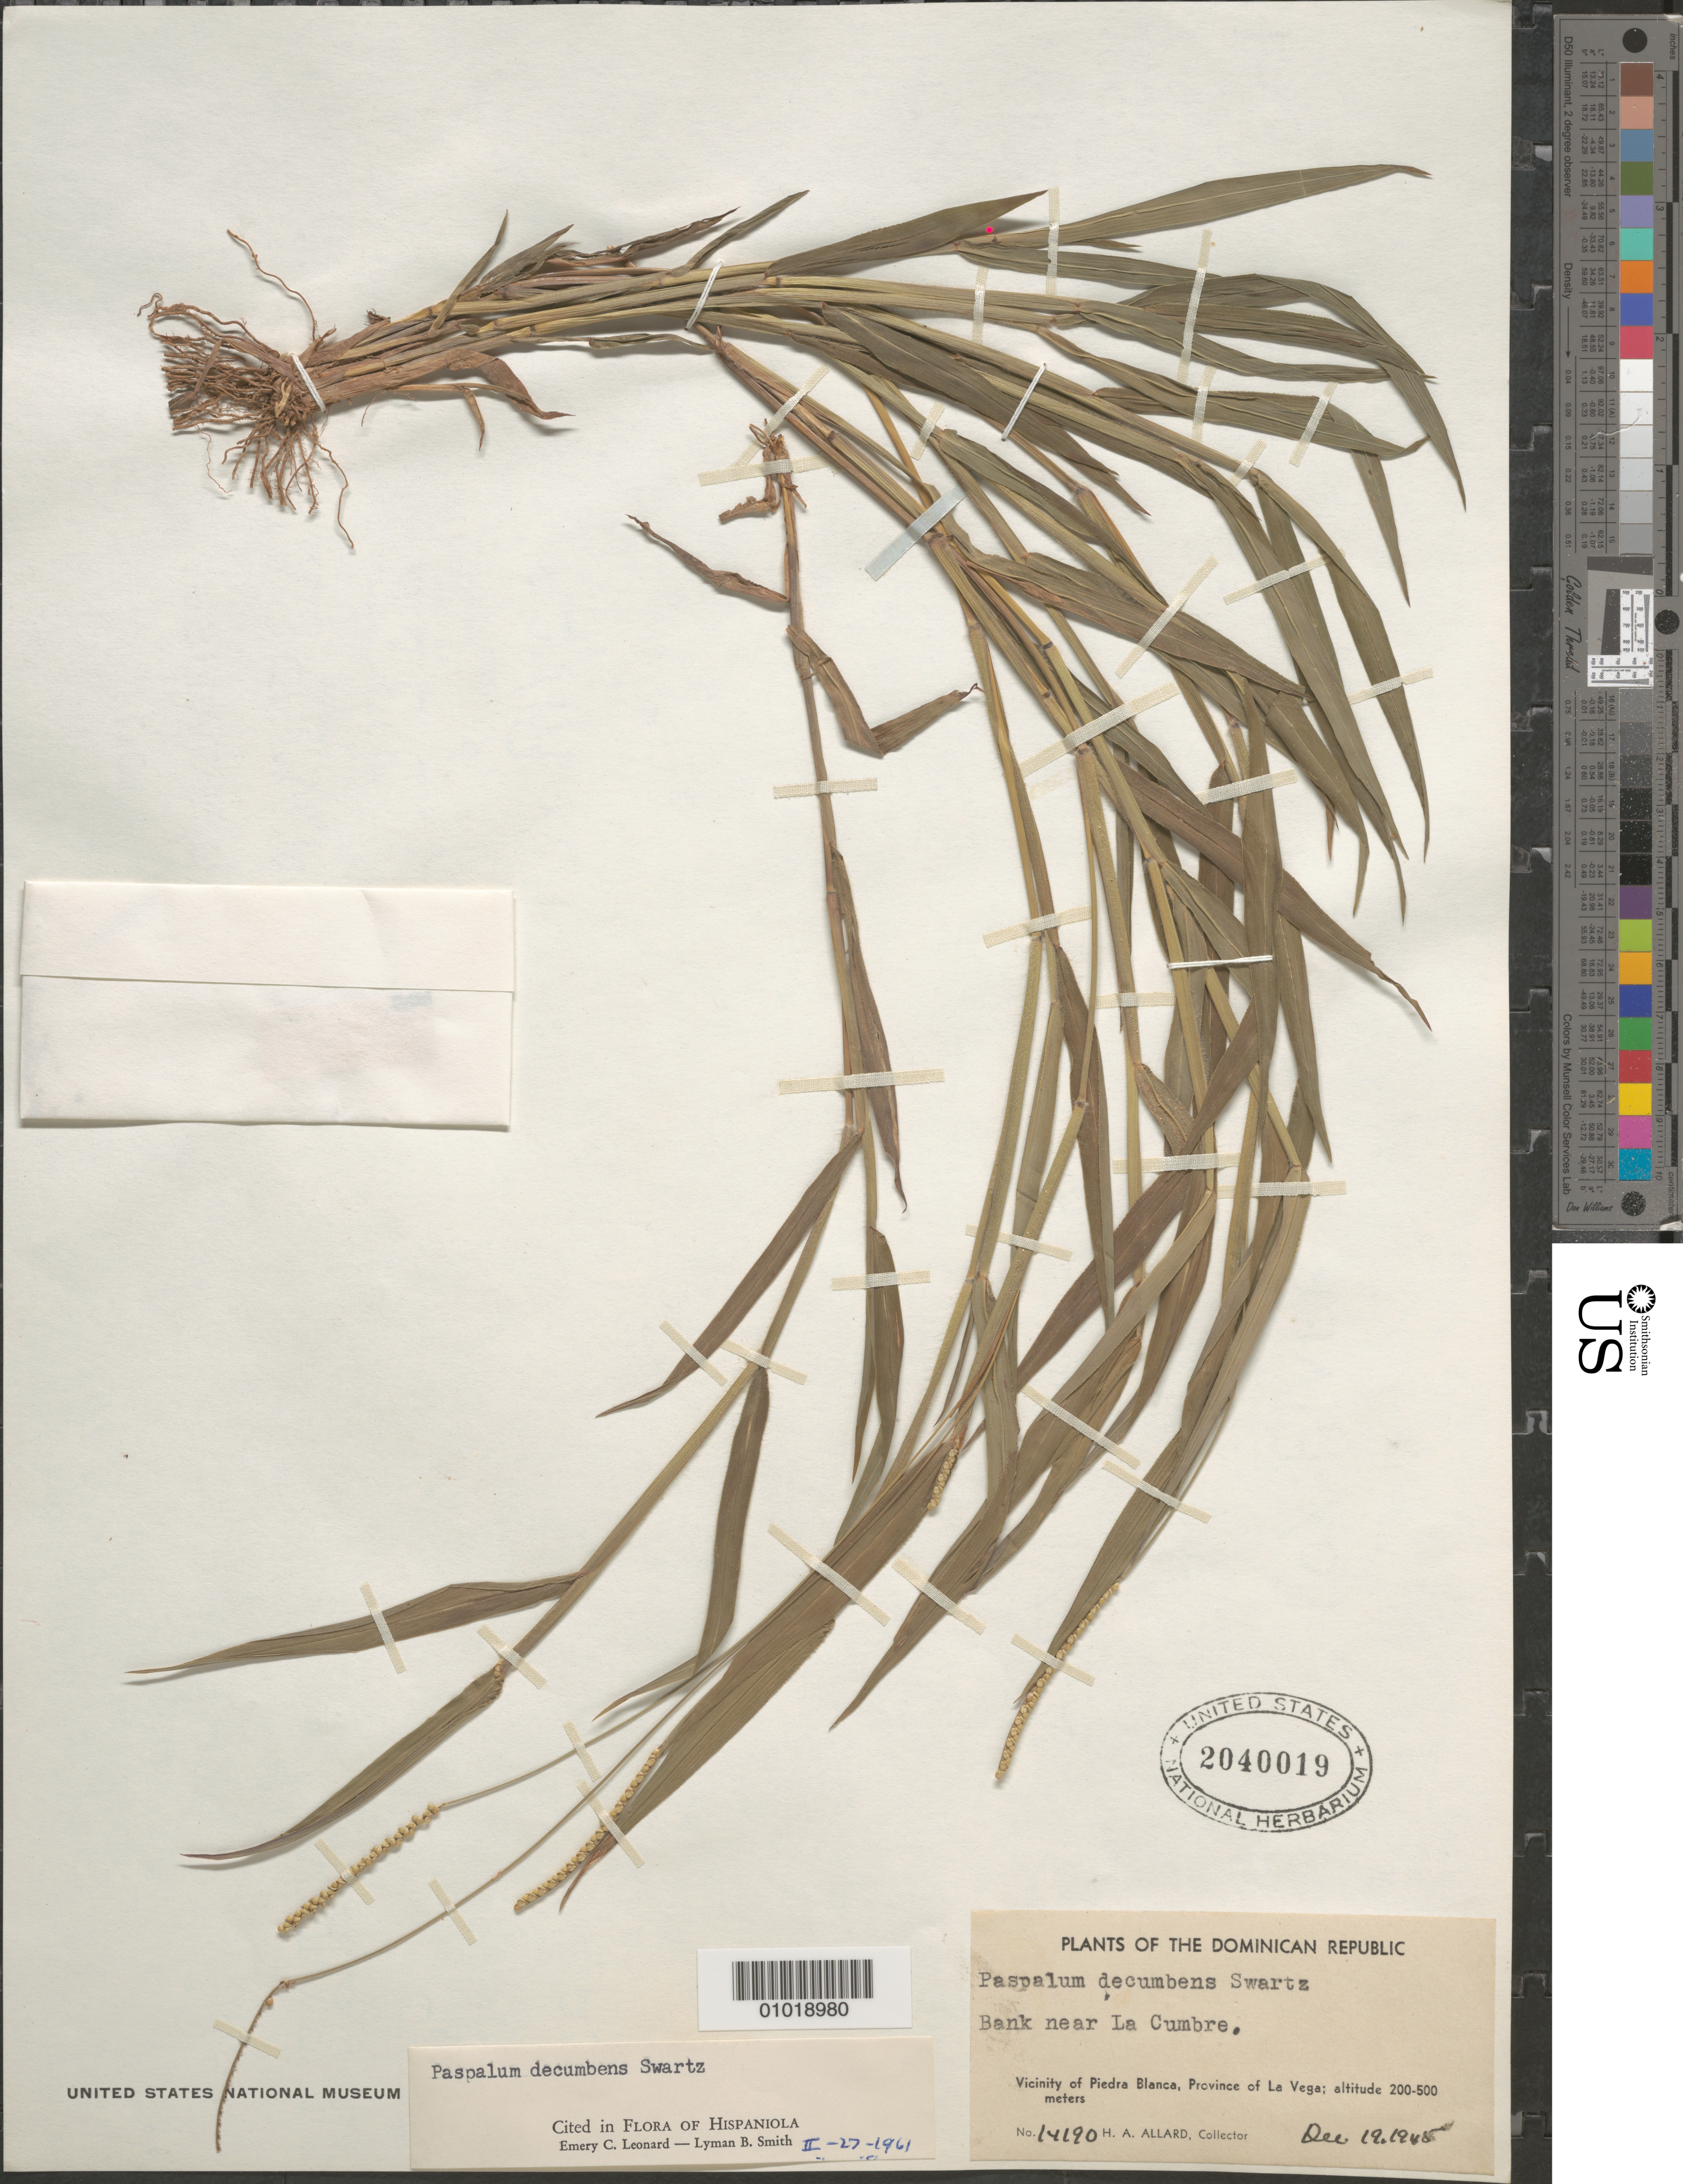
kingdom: Plantae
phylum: Tracheophyta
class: Liliopsida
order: Poales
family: Poaceae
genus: Paspalum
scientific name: Paspalum decumbens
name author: Sw.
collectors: H. A. Allard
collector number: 14190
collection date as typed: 19 Dec 1945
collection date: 1945-12-19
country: Dominican Republic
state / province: La Vega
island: Hispaniola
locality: Bank near La Cumbre, vic. of Piedra Blanca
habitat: near bank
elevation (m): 200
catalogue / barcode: US 2040019